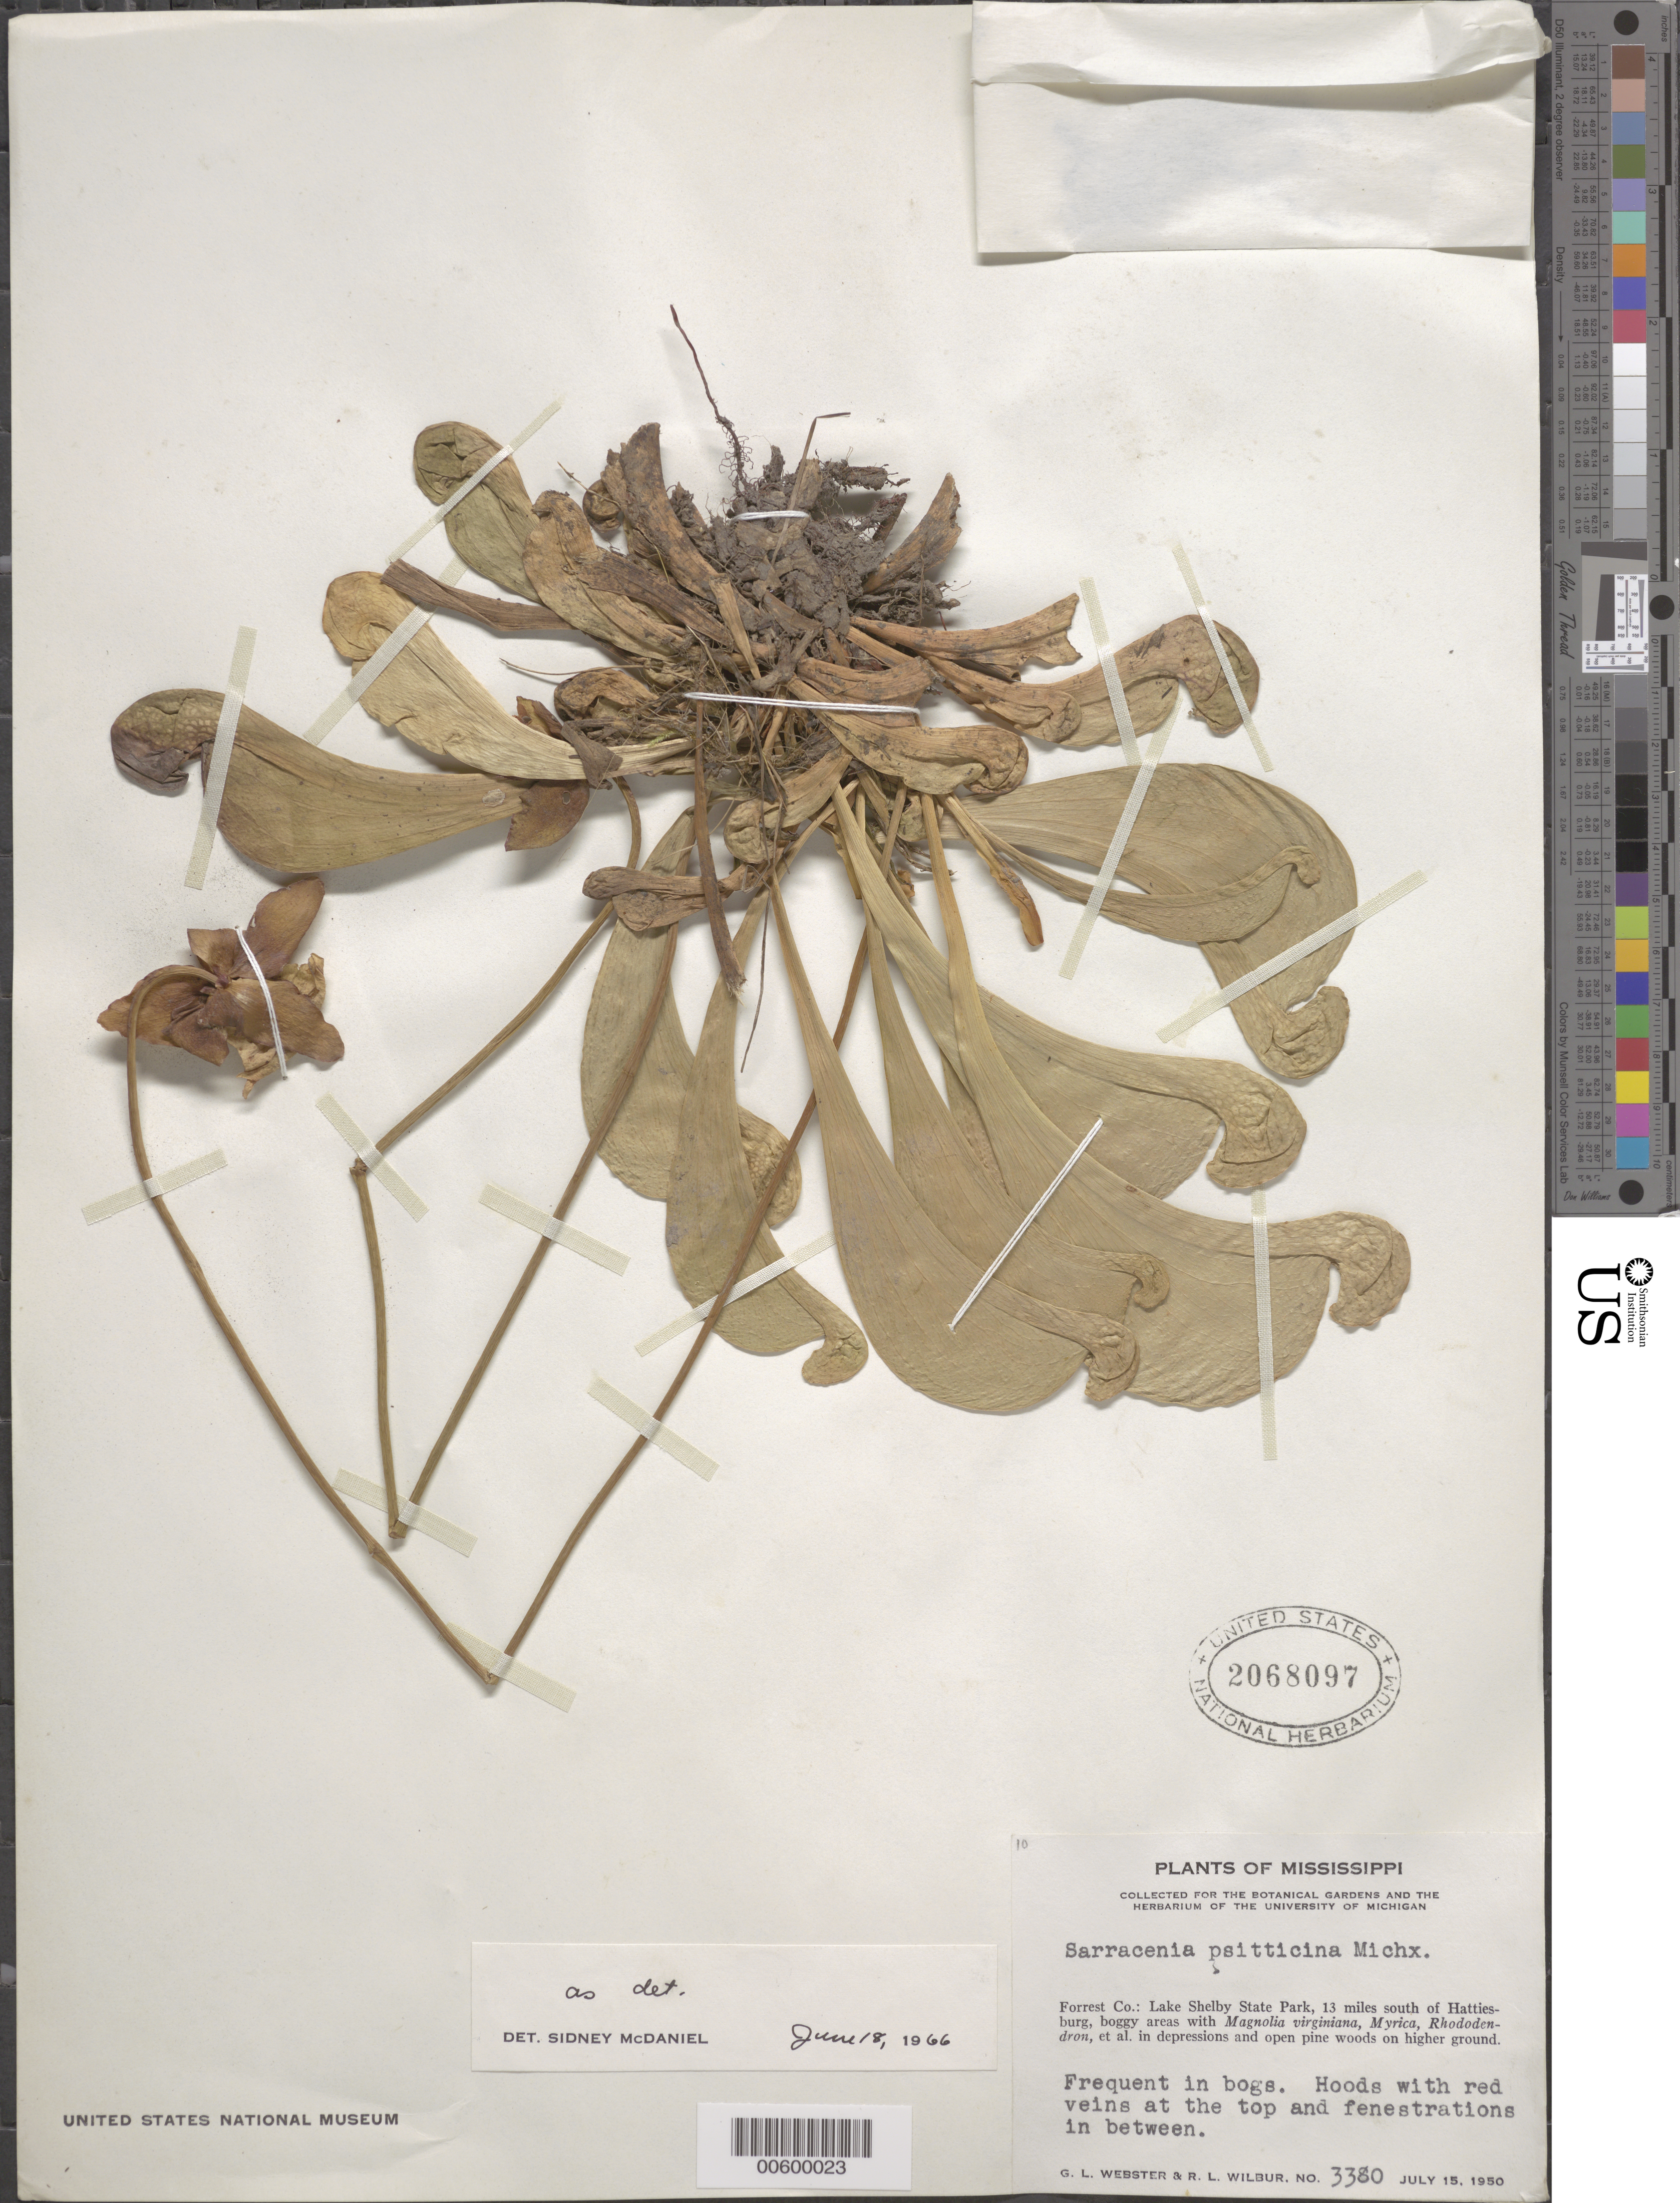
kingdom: Plantae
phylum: Tracheophyta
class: Magnoliopsida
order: Ericales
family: Sarraceniaceae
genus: Sarracenia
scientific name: Sarracenia psittacina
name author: Michx.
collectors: G. L. Webster & R. L. Wilbur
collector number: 3380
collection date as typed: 15 Jul 1950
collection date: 1950-07-15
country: United States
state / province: Mississippi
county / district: Forrest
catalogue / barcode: US 2068097